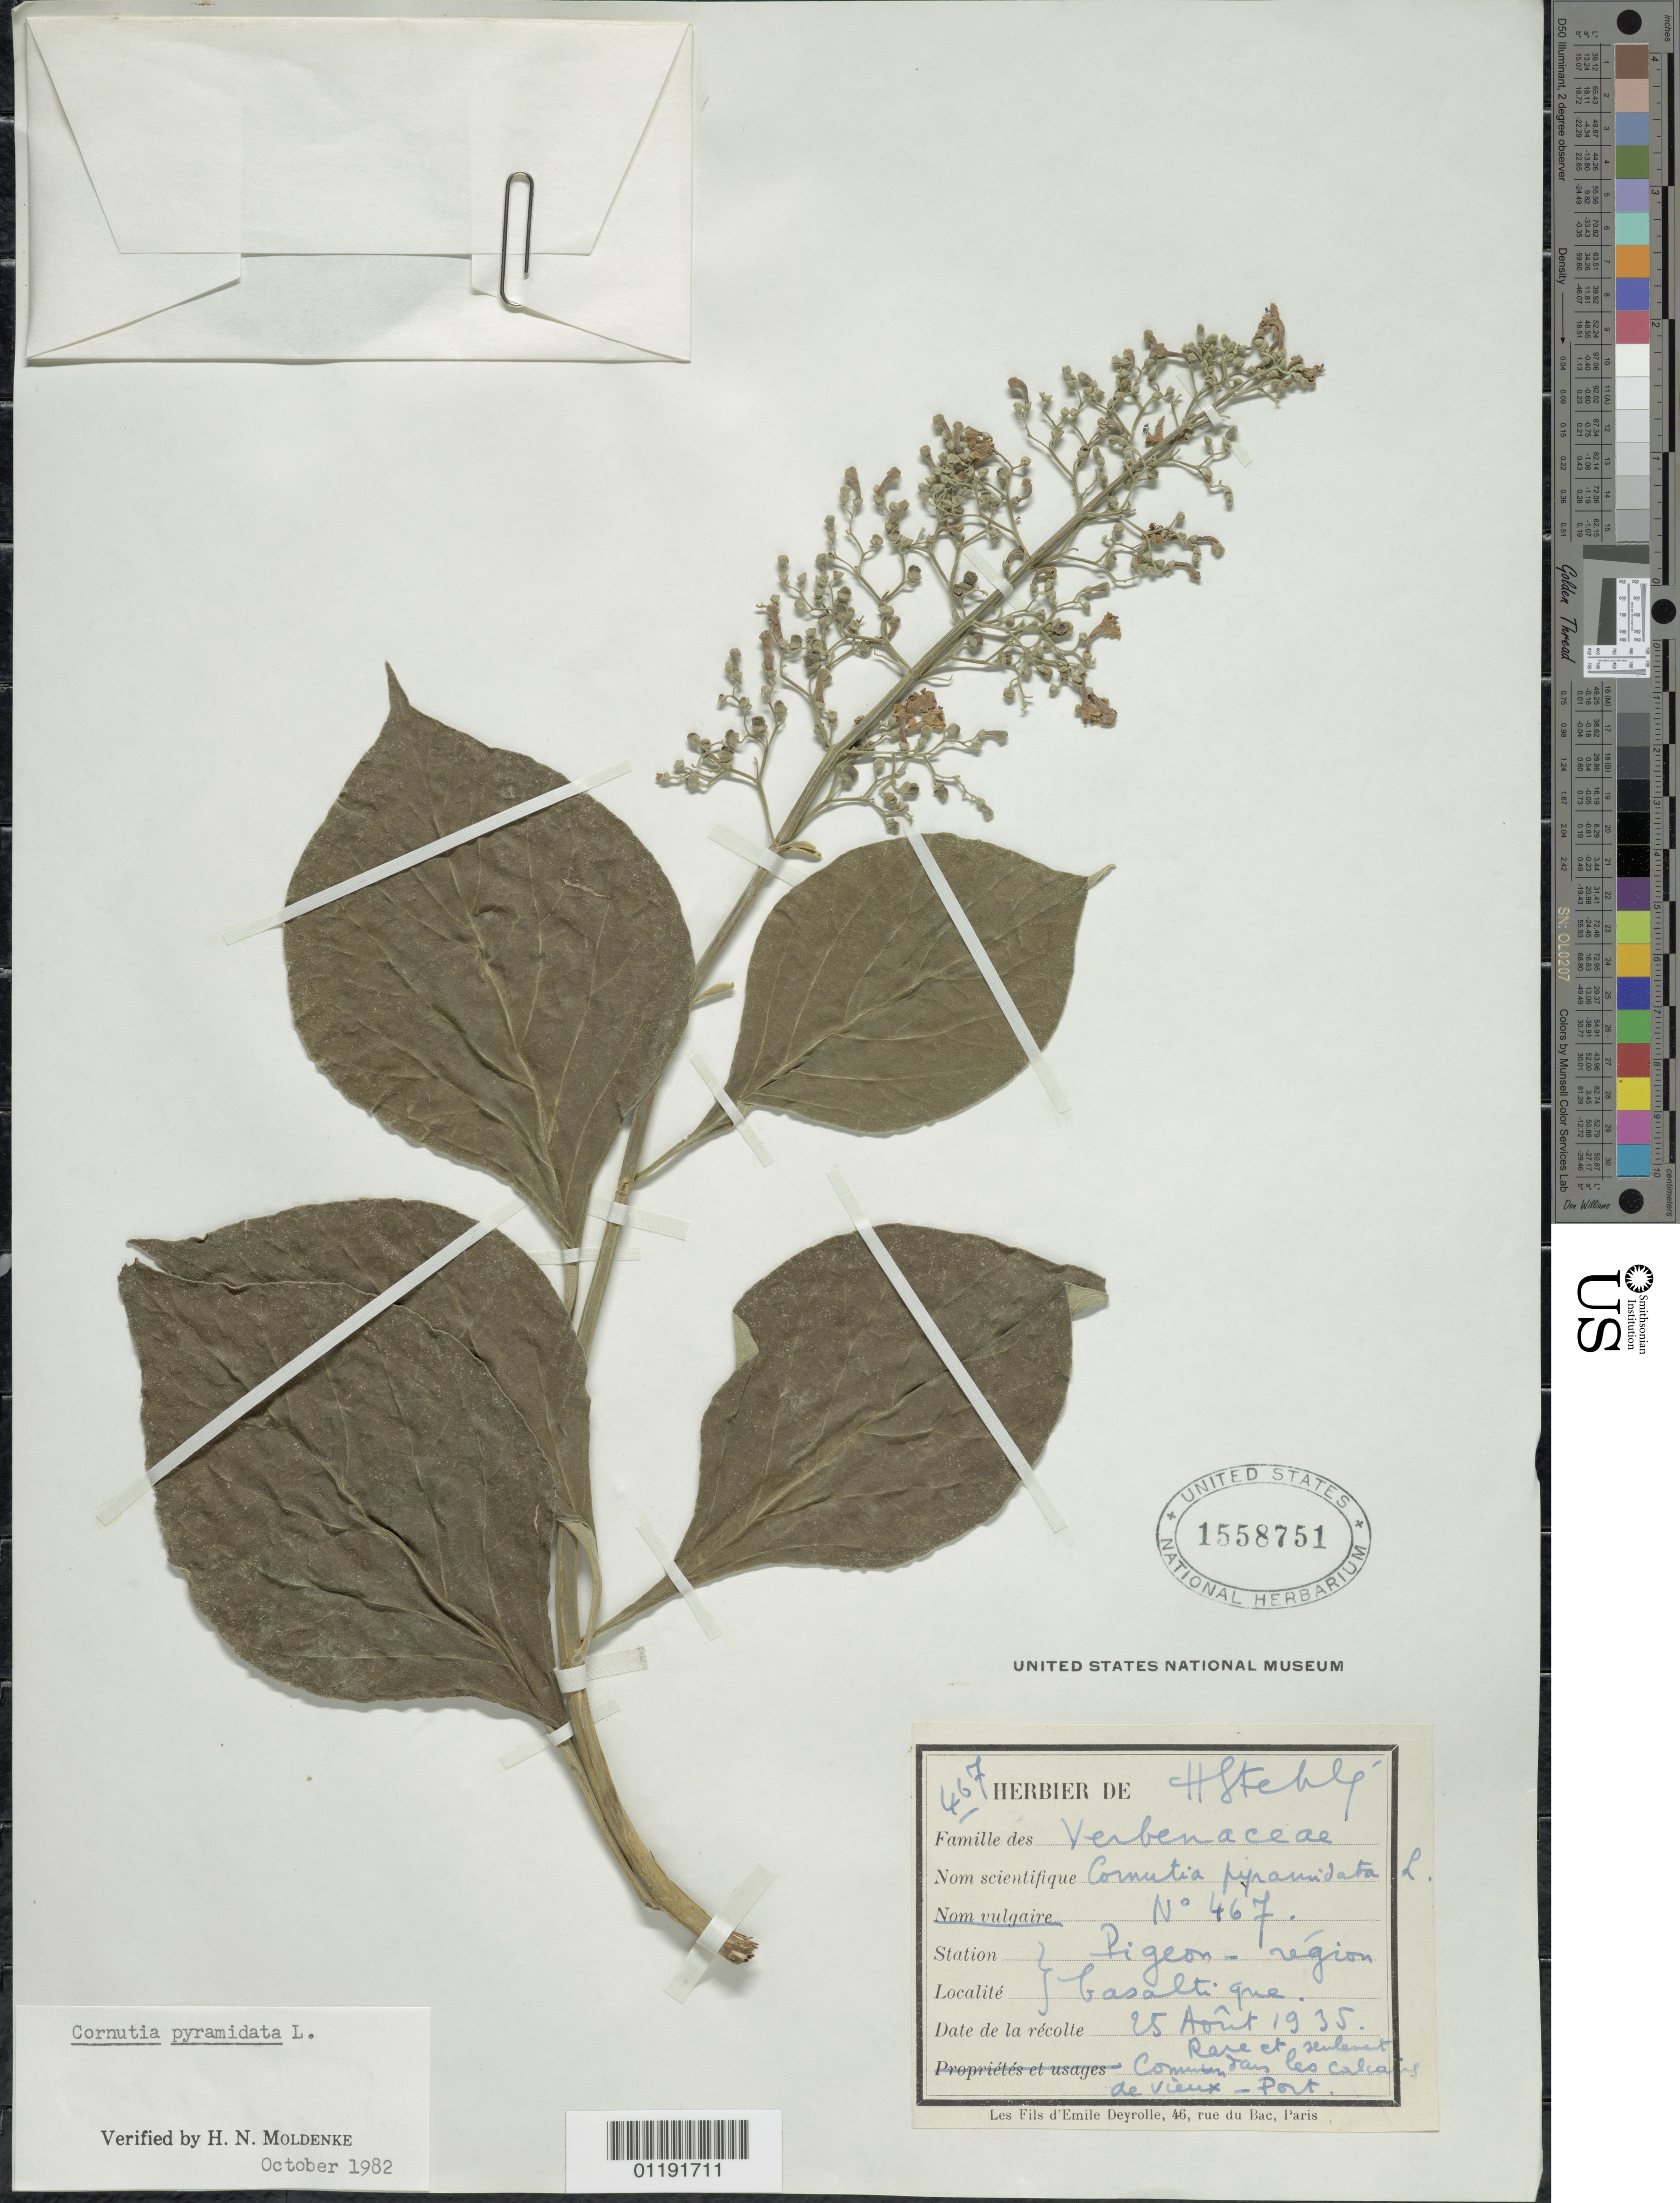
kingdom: Plantae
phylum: Tracheophyta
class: Magnoliopsida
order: Lamiales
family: Lamiaceae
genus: Cornutia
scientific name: Cornutia pyramidata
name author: L.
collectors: H. Stehlé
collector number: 467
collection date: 1935-08-25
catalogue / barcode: US 1558751